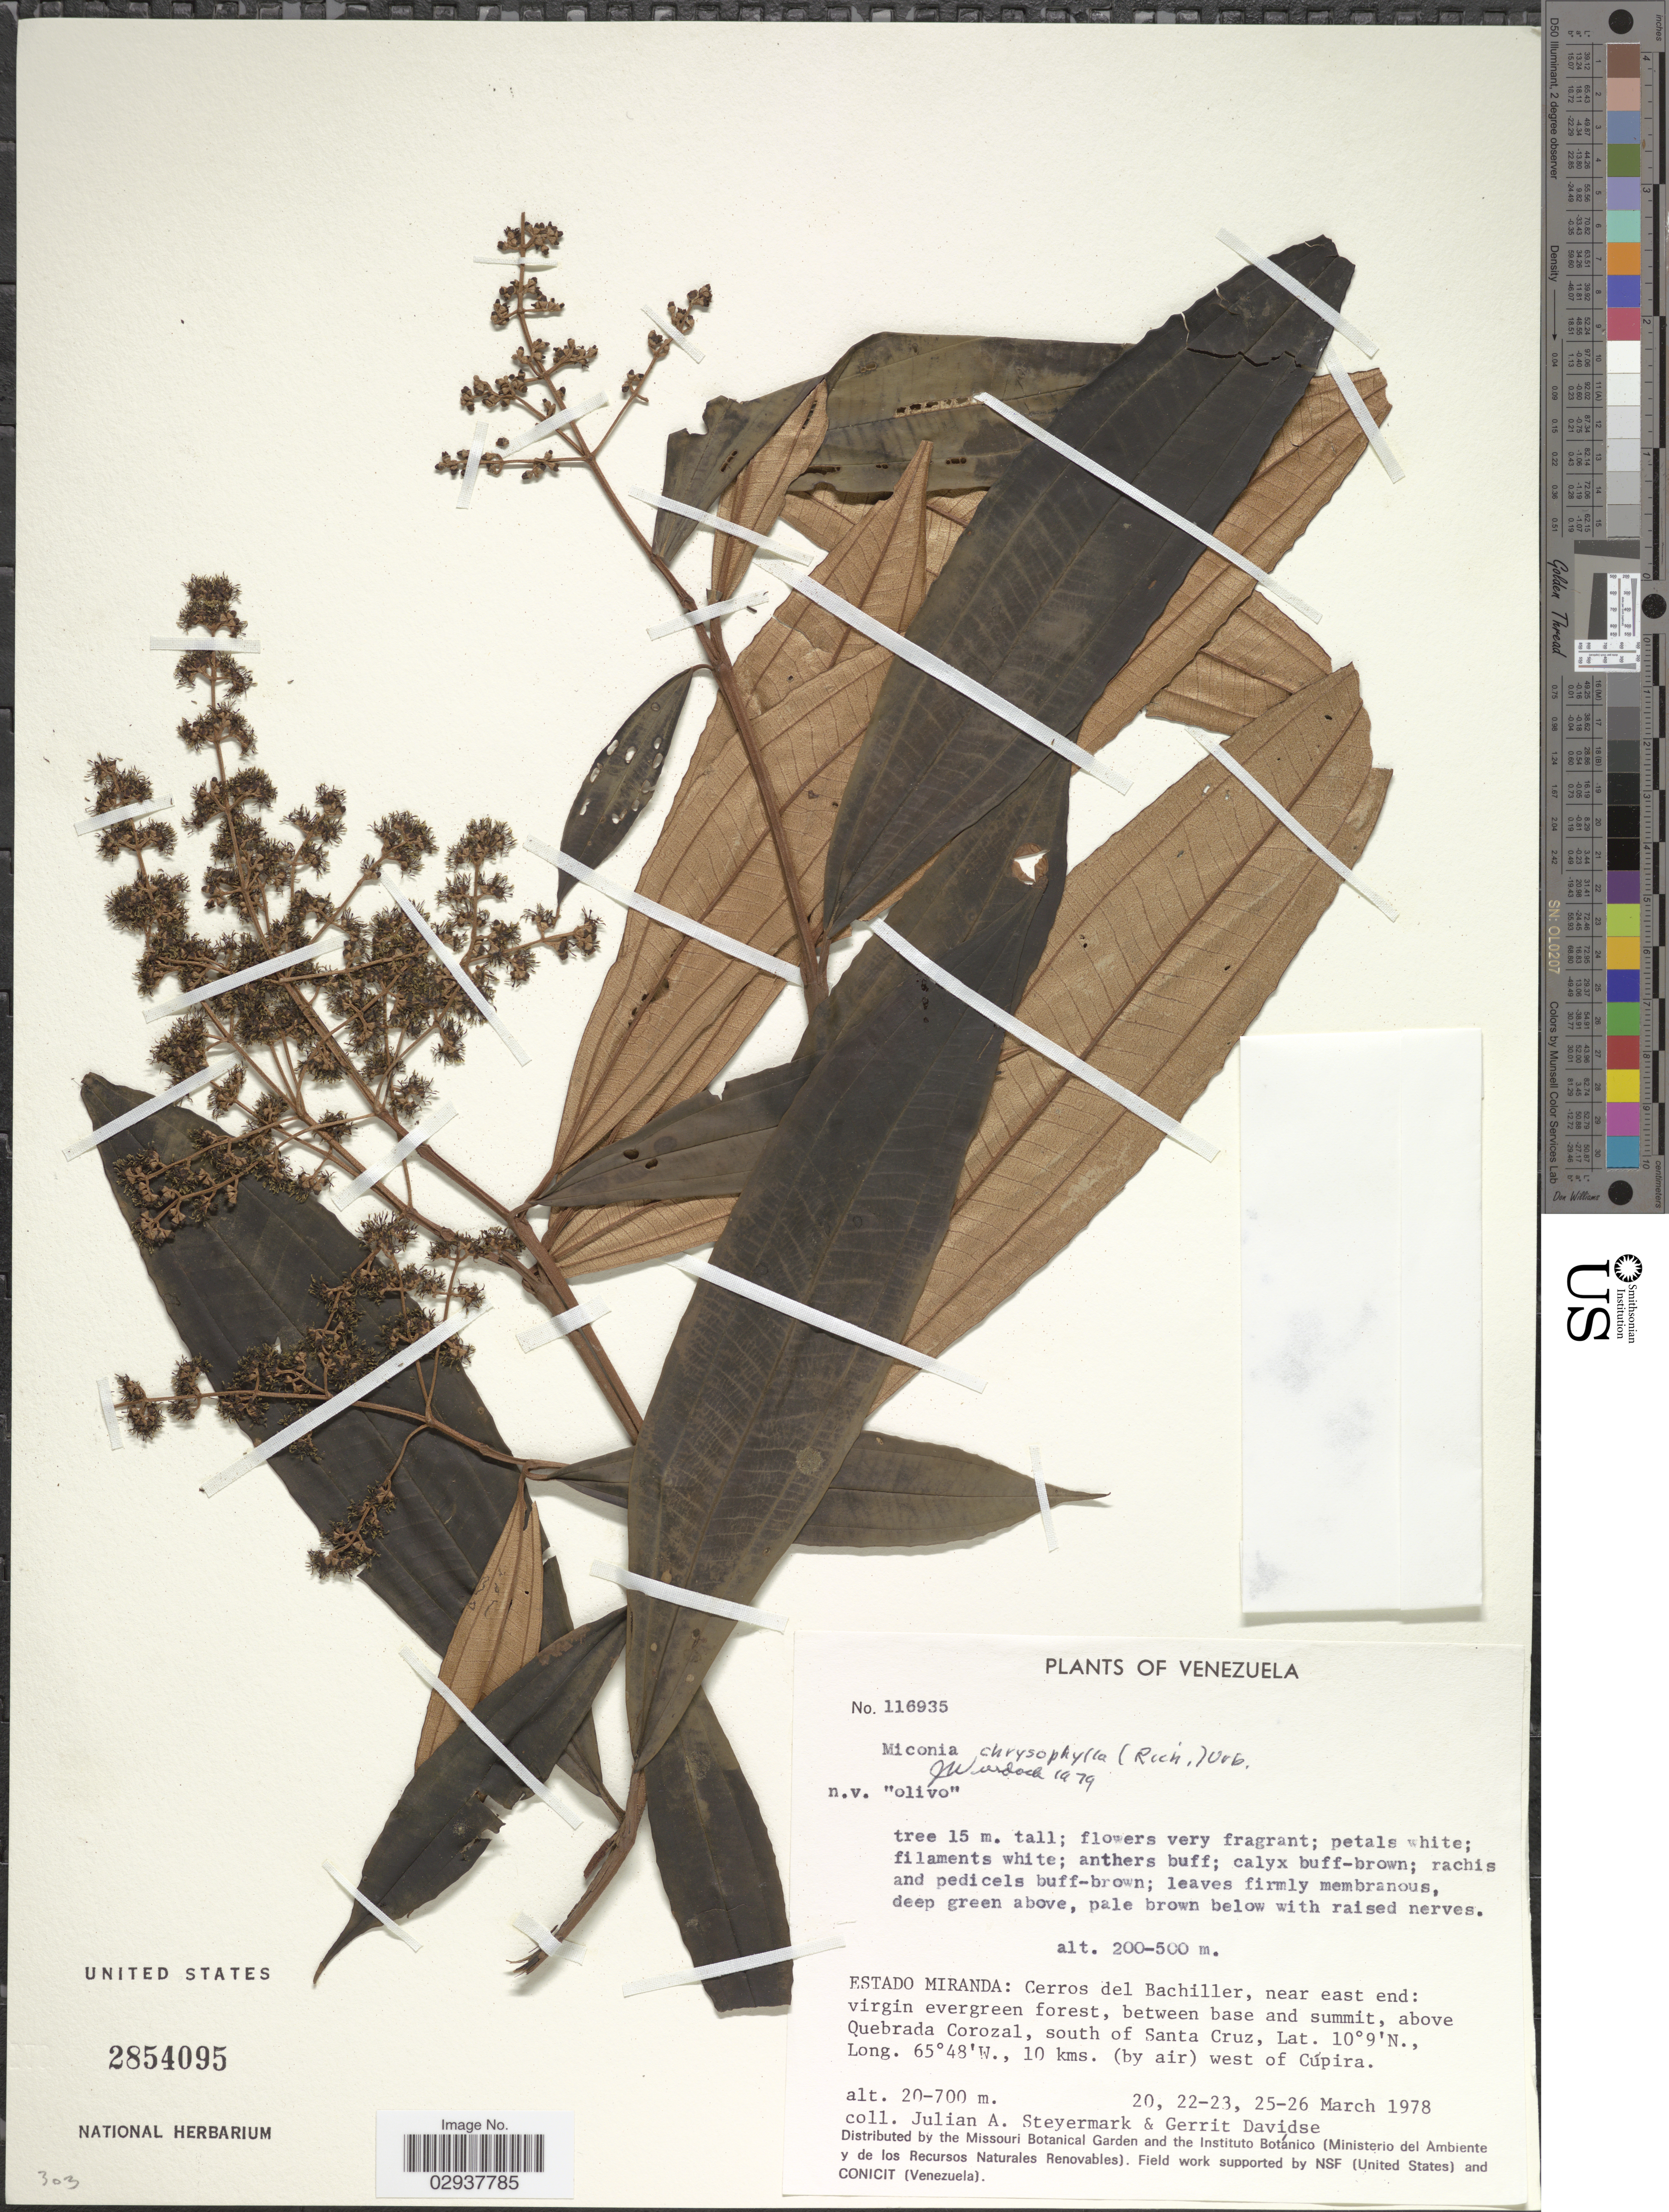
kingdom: Plantae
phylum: Tracheophyta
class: Magnoliopsida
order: Myrtales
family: Melastomataceae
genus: Miconia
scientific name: Miconia chrysophylla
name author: (Rich.) Urb.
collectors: J. Steyermark & G. Davidse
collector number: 116935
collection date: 1978-03-20/1978-03-26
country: Venezuela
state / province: Miranda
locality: Estado Miranda: Cerros del Bachiller, near east end: virgin evergreen forest, between base and summit, above Quebrada Corozal, south of Santa Cruz, 10 kms. (by air) west of Cúpira.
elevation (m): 200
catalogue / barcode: US 2854095